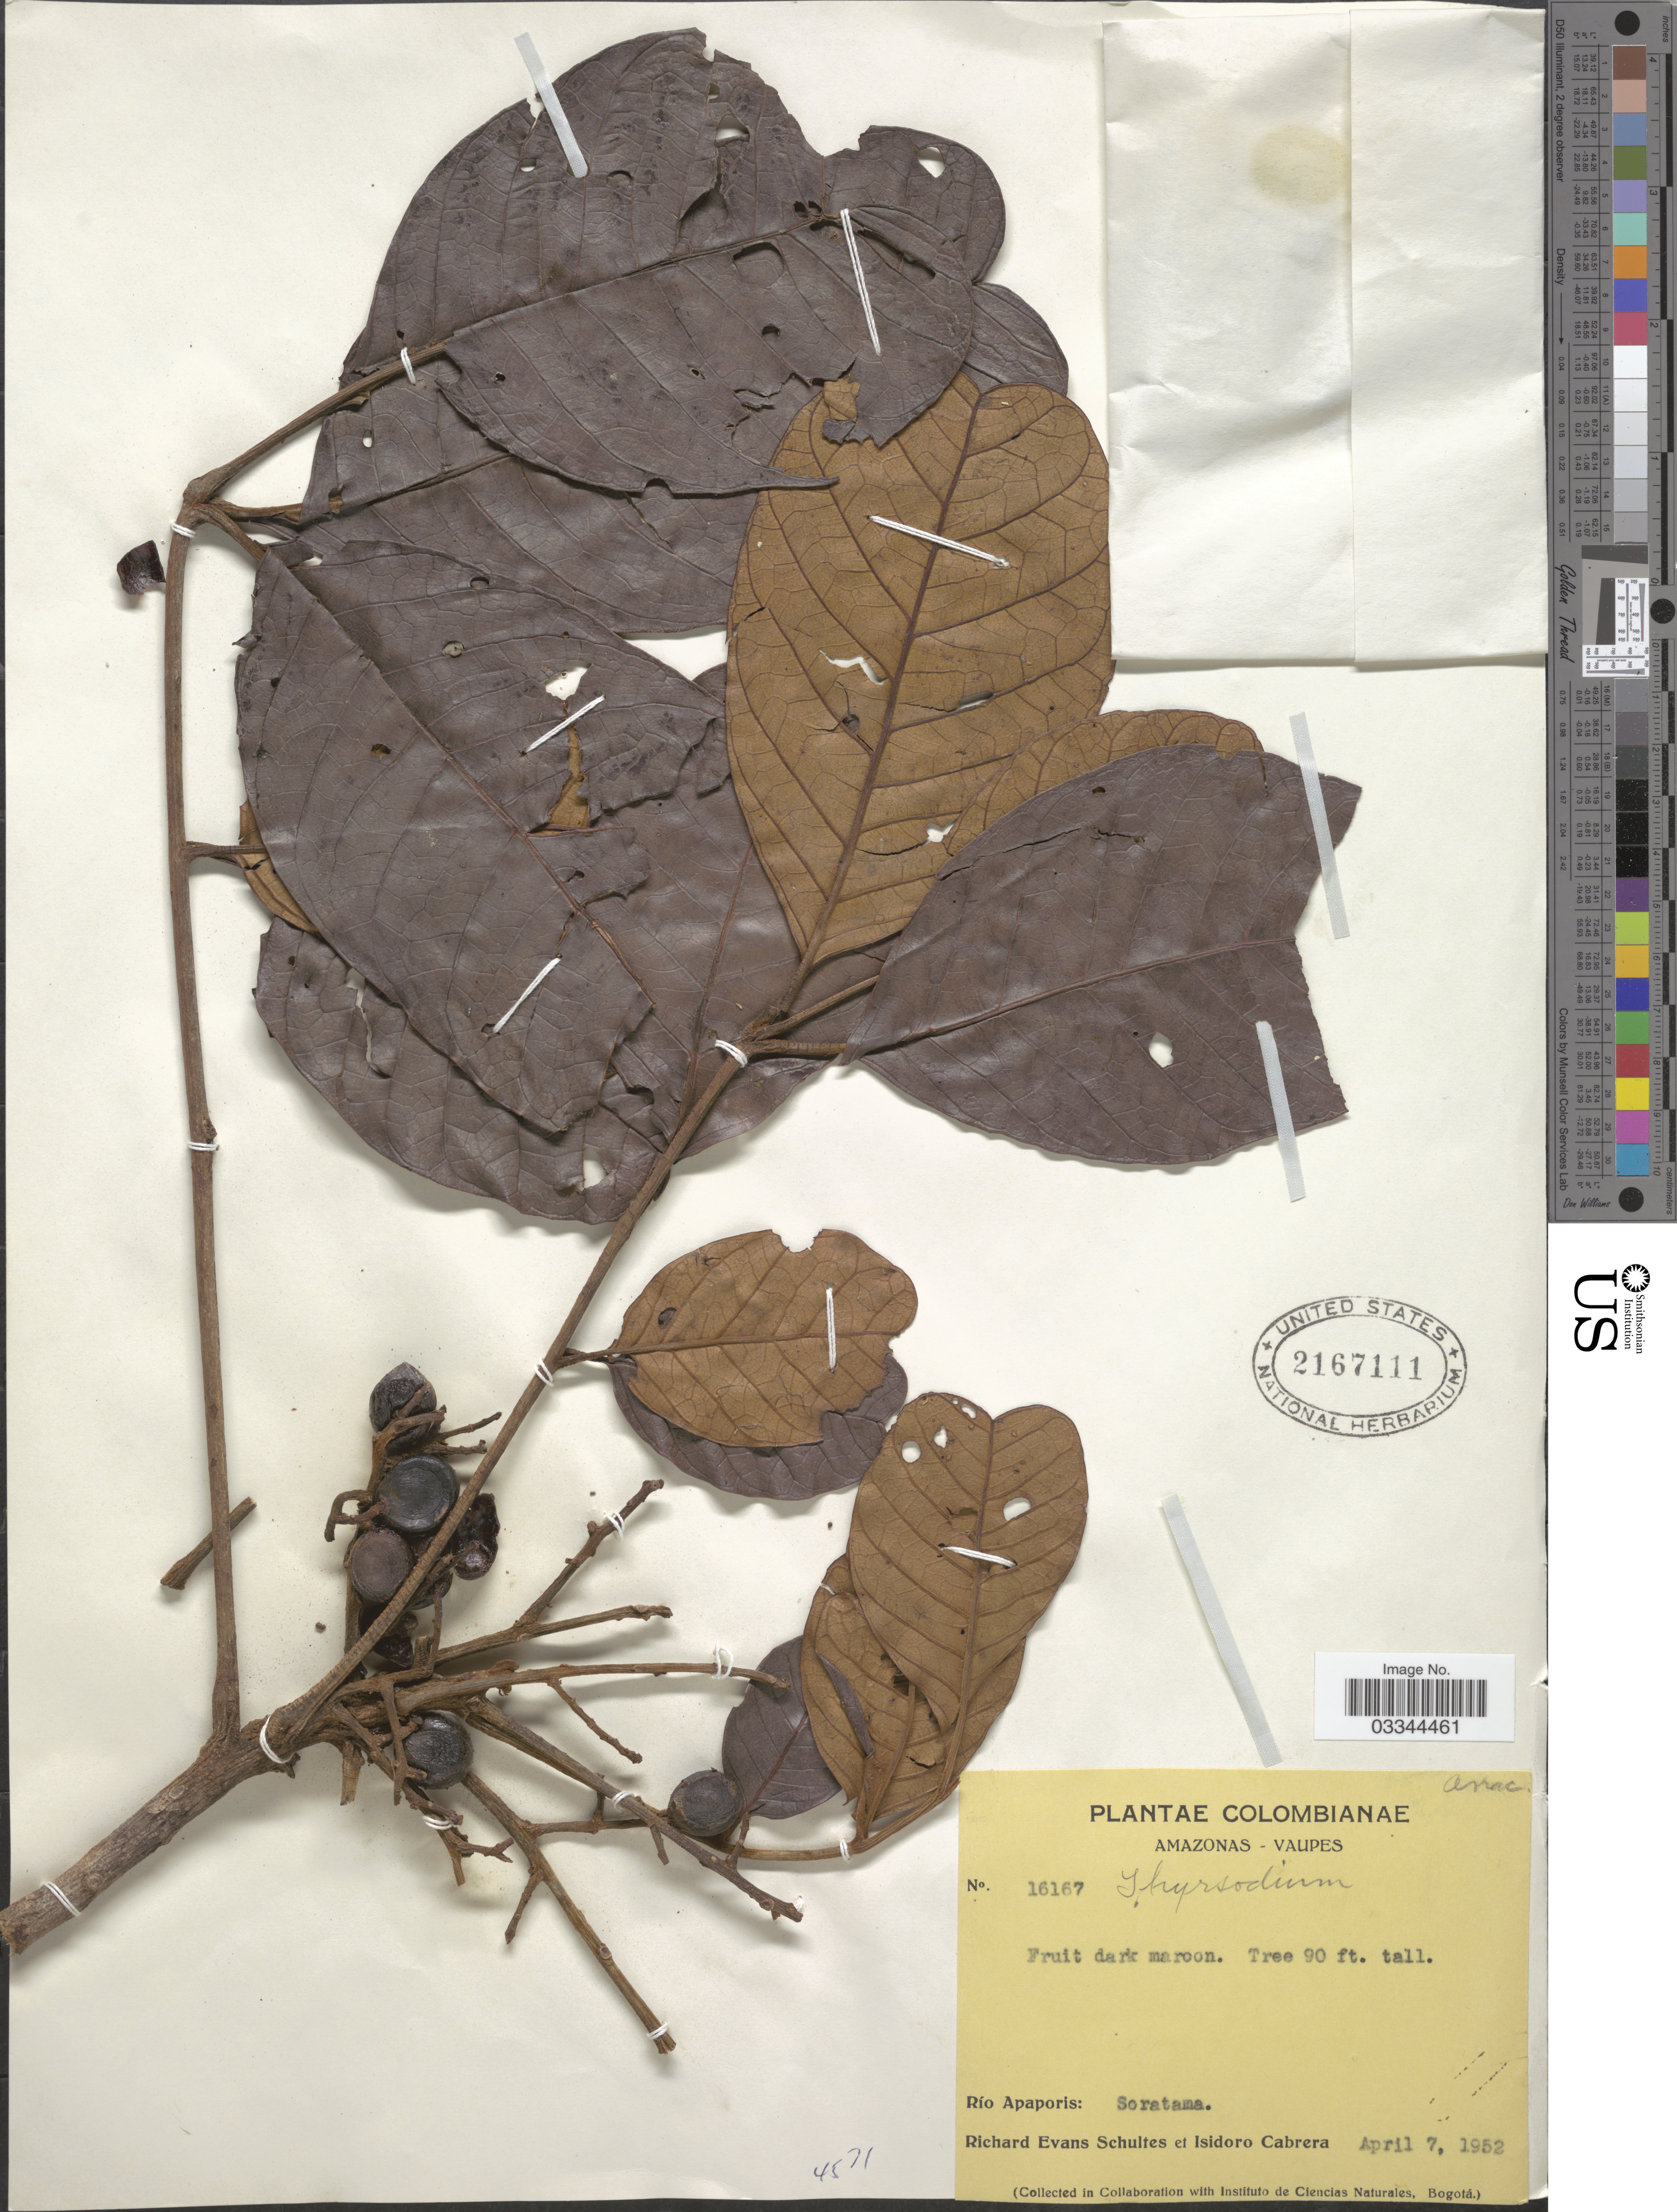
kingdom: Plantae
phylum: Tracheophyta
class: Magnoliopsida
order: Sapindales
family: Anacardiaceae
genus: Thyrsodium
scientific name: Thyrsodium sp.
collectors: R. E. Schultes & I. Cabrera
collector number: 16167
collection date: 1952-04-07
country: Colombia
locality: Amazonas - Vaupes. Río Apaporis: Soratama.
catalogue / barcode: US 2167111